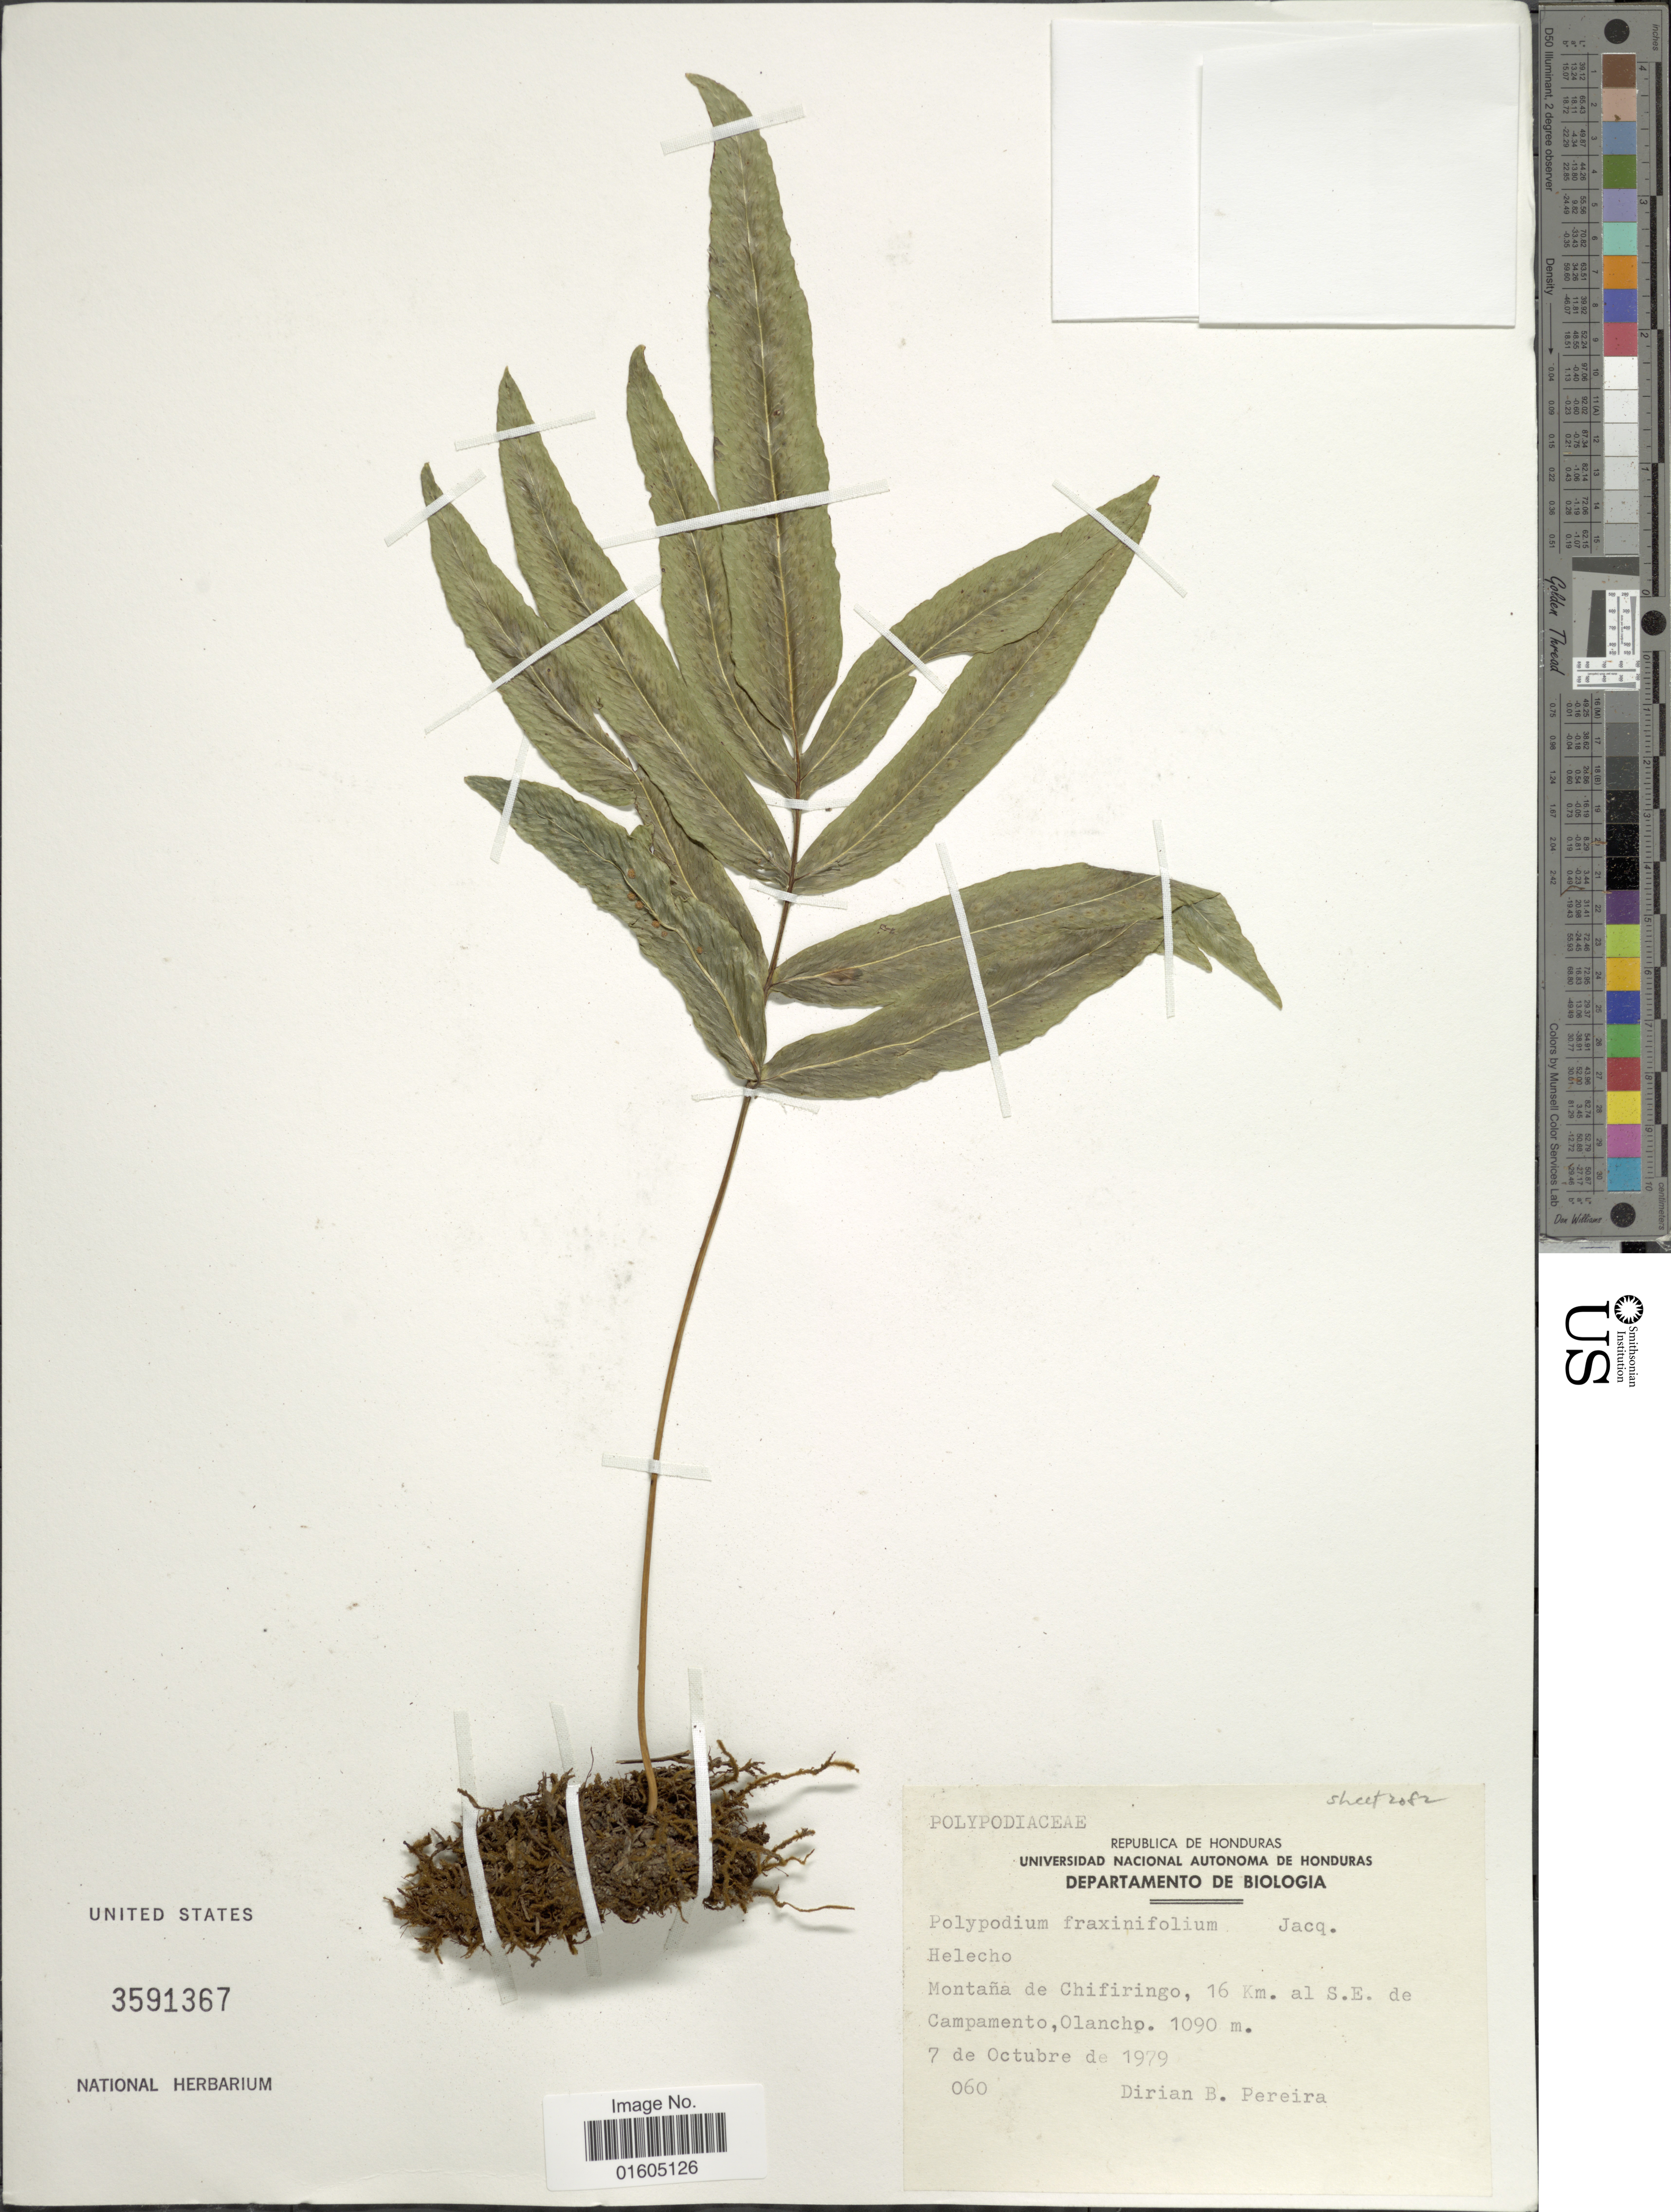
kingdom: Plantae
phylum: Tracheophyta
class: Polypodiopsida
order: Polypodiales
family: Polypodiaceae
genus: Serpocaulon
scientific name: Serpocaulon fraxinifolium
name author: (Jacq.) A.R. Sm.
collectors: D. Pereira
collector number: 060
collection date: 1979-10-07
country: Honduras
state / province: Olancho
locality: Honduras. Montaña de Chifiringo, 16Km. al S. E. de Campamento, Olancho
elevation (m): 1090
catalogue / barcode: US 2591367